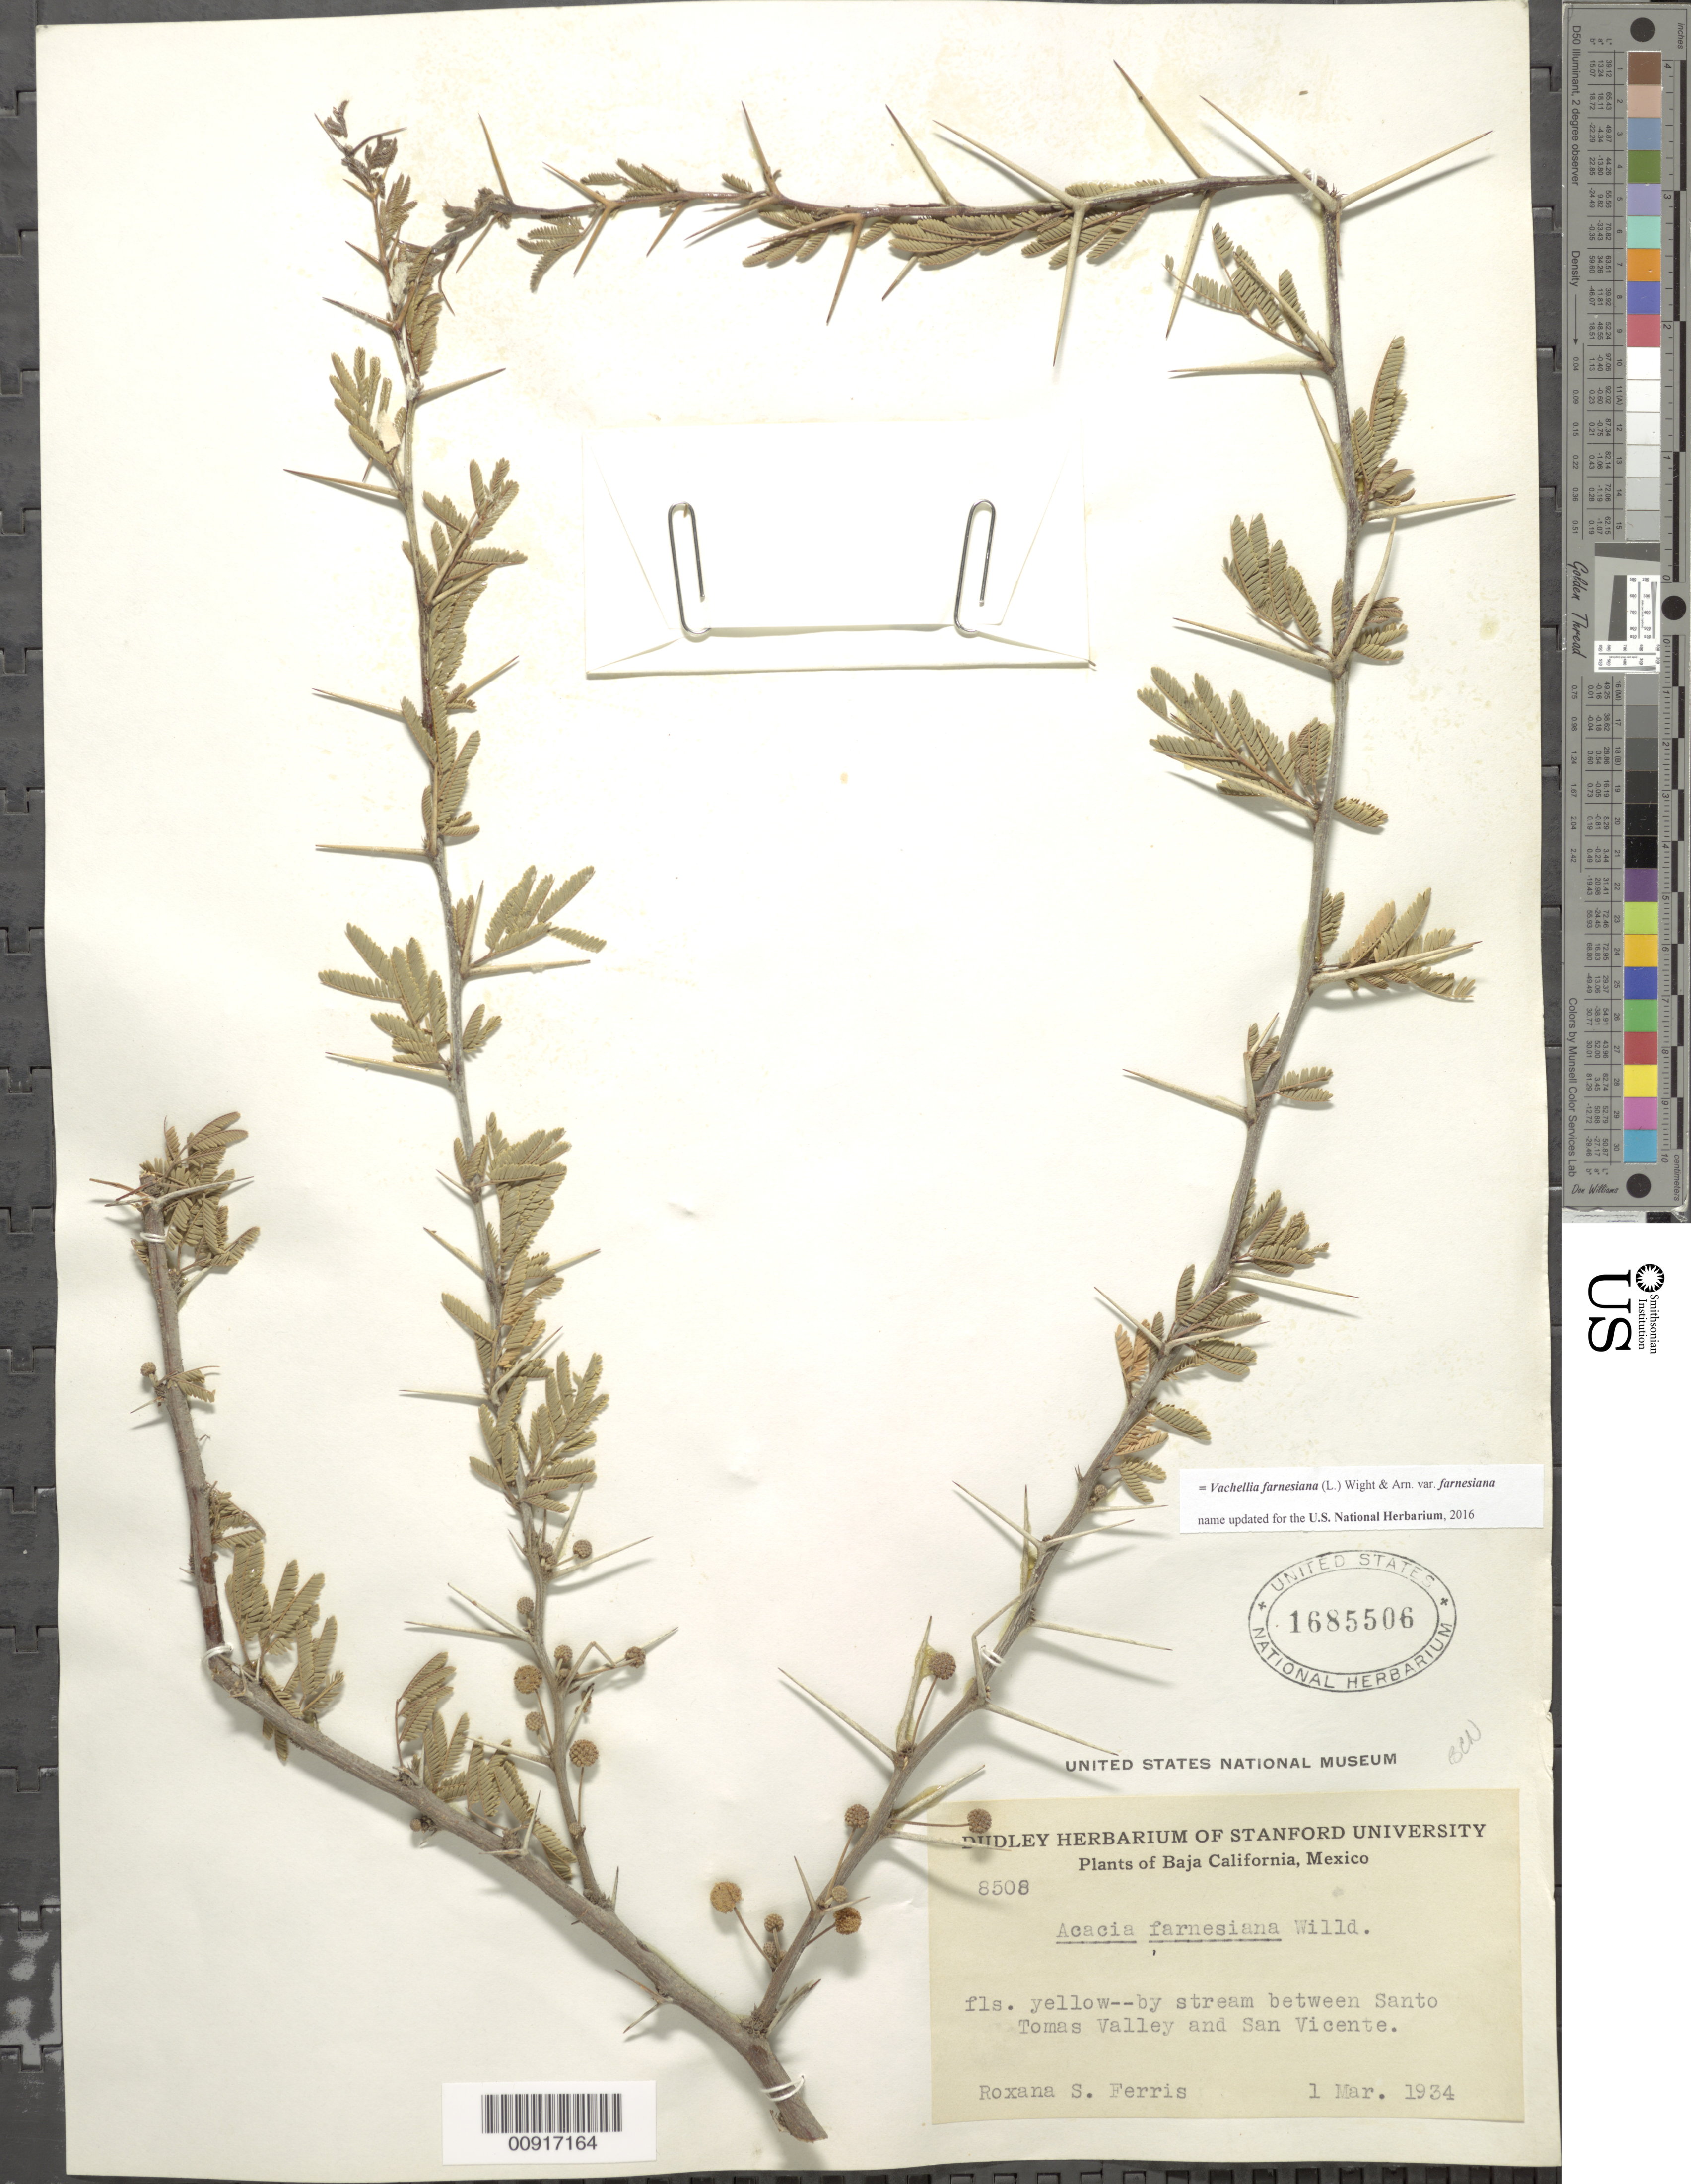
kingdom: Plantae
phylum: Tracheophyta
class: Magnoliopsida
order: Fabales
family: Fabaceae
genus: Vachellia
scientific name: Vachellia farnesiana var. farnesiana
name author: (L.) Wight & Arn.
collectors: R. S. Ferris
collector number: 8508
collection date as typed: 01 Mar 1934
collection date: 1934-03-01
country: Mexico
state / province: Baja California Norte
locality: Between Santo Tomas Valley and San Vicente.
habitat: By stream.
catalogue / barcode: US 1685506